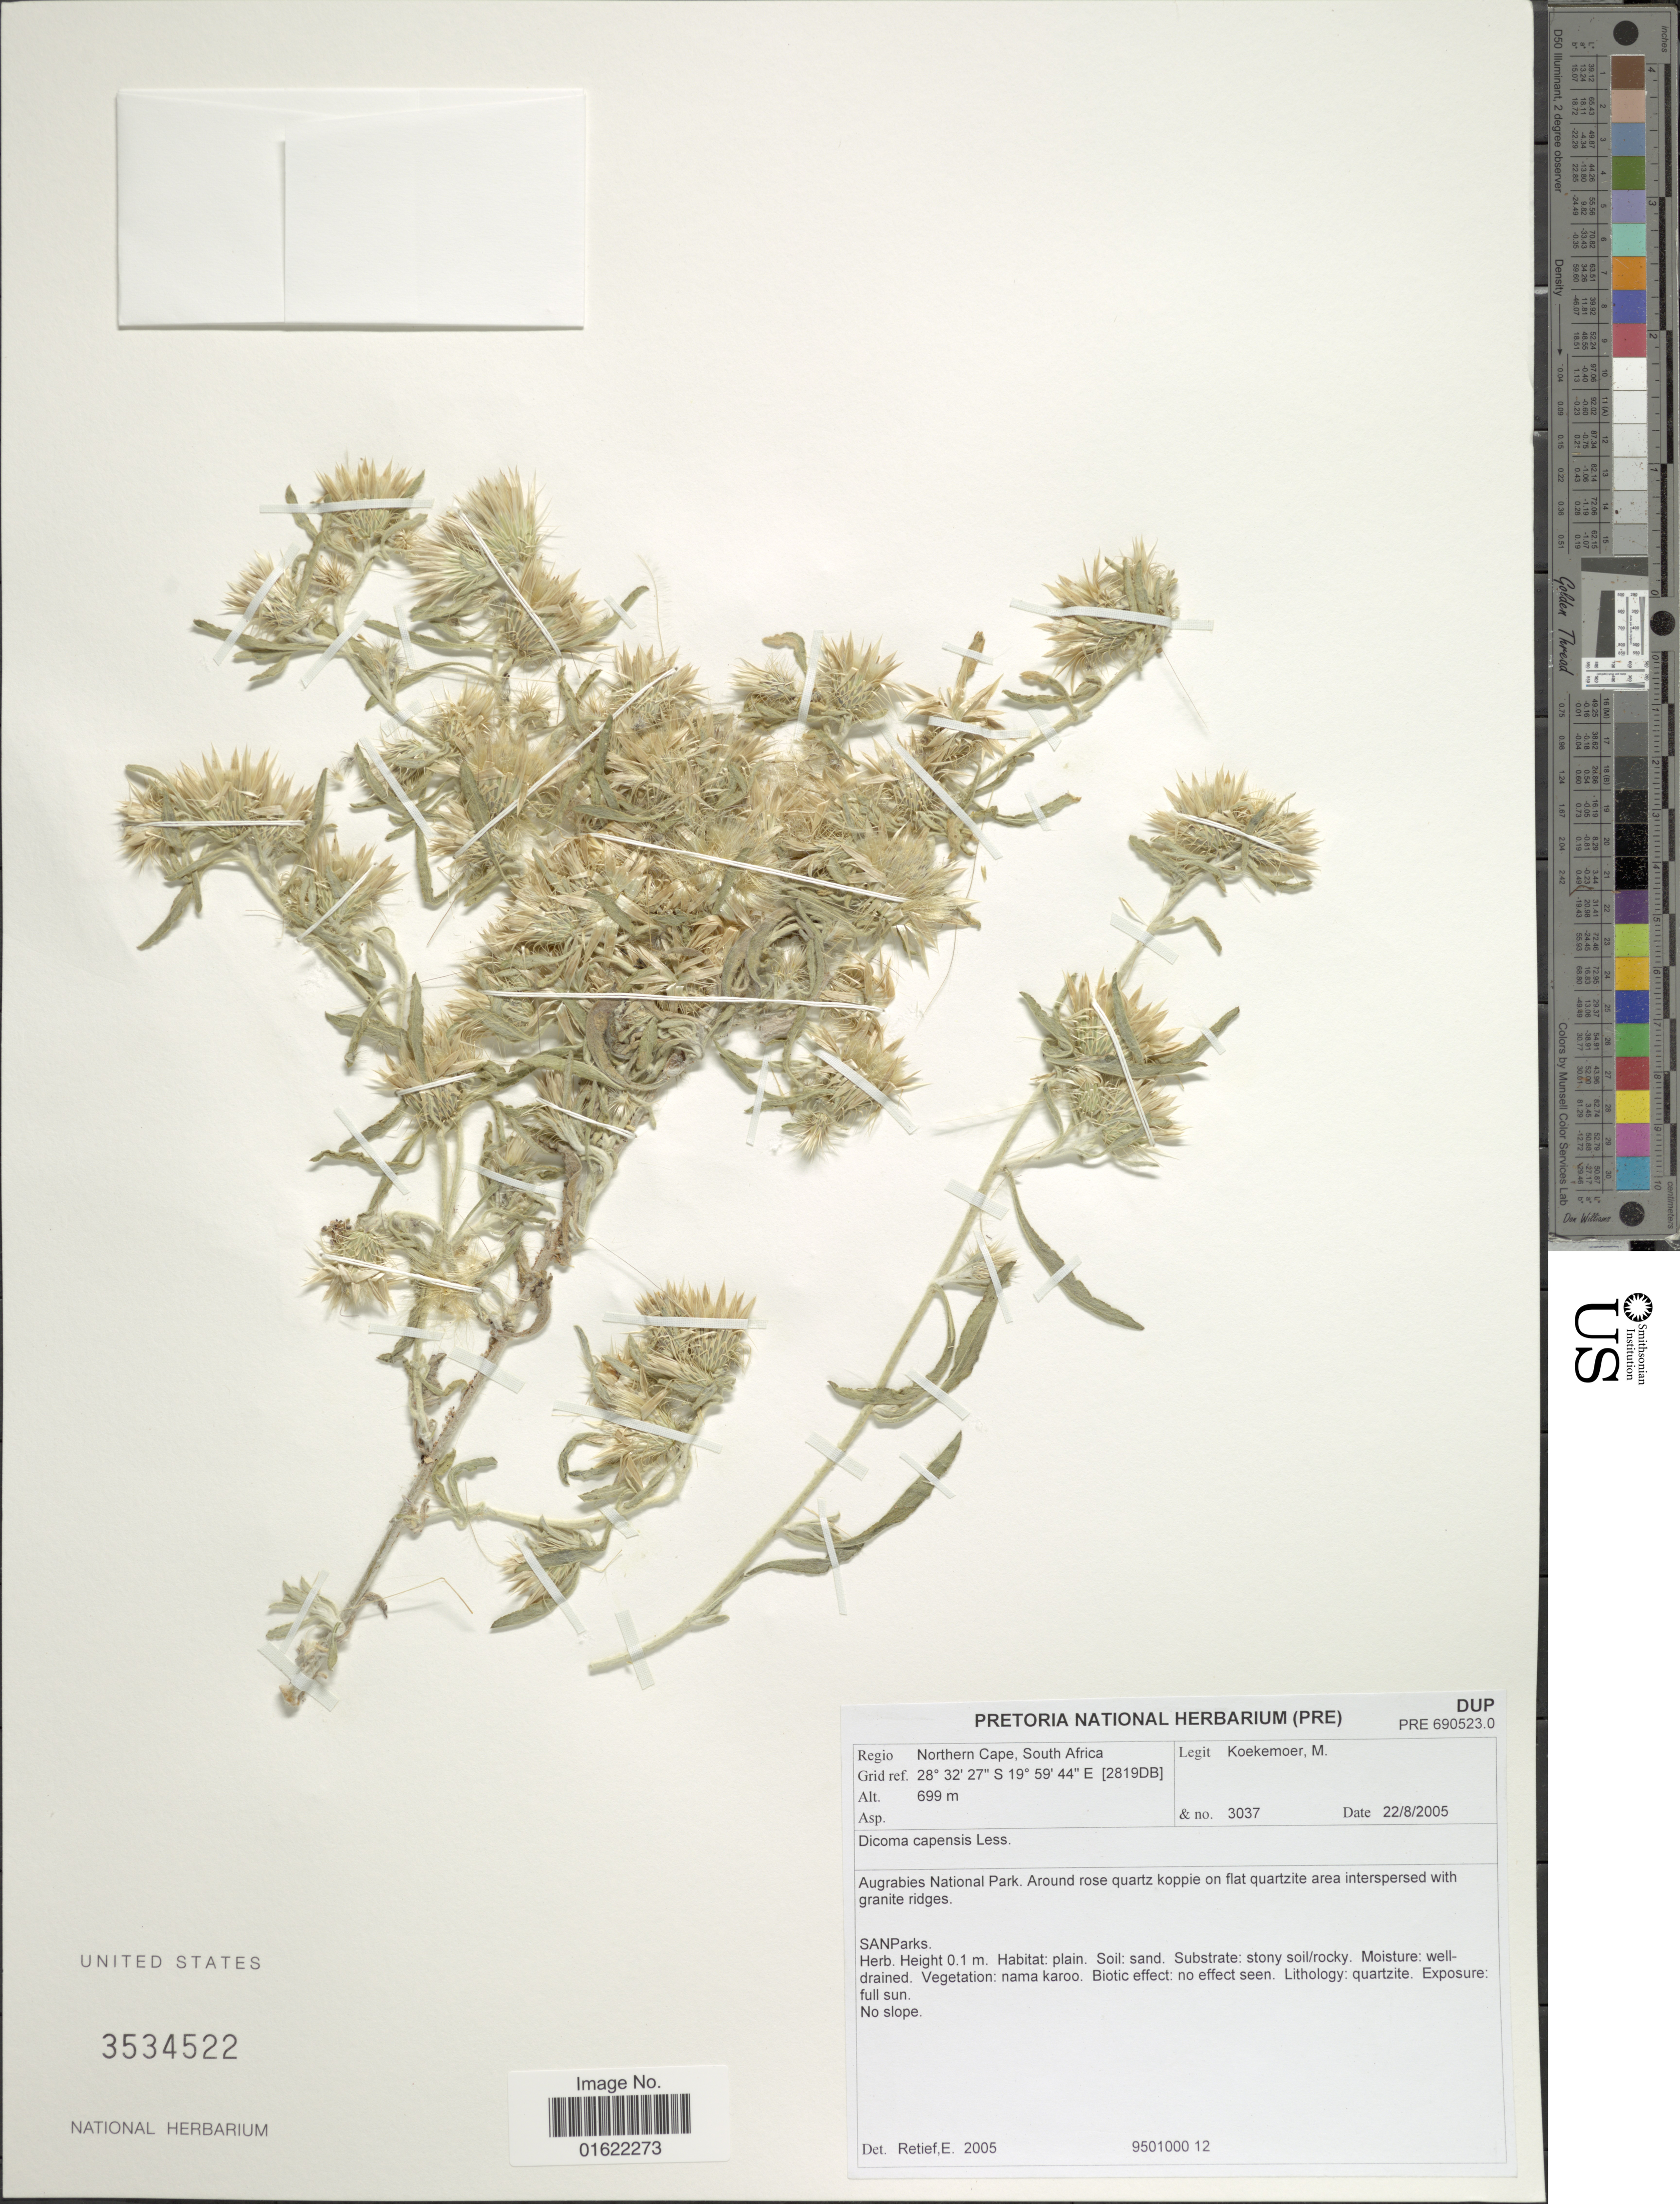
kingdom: Plantae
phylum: Tracheophyta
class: Magnoliopsida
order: Asterales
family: Asteraceae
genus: Dicoma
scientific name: Dicoma capensis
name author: Less.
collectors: M. Koekemoer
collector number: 3037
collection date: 2005-08-20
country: South Africa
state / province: Northern Cape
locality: Augrabies National Park. Around rose quertz koppie on flat quartzite area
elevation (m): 699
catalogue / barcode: US 3534522